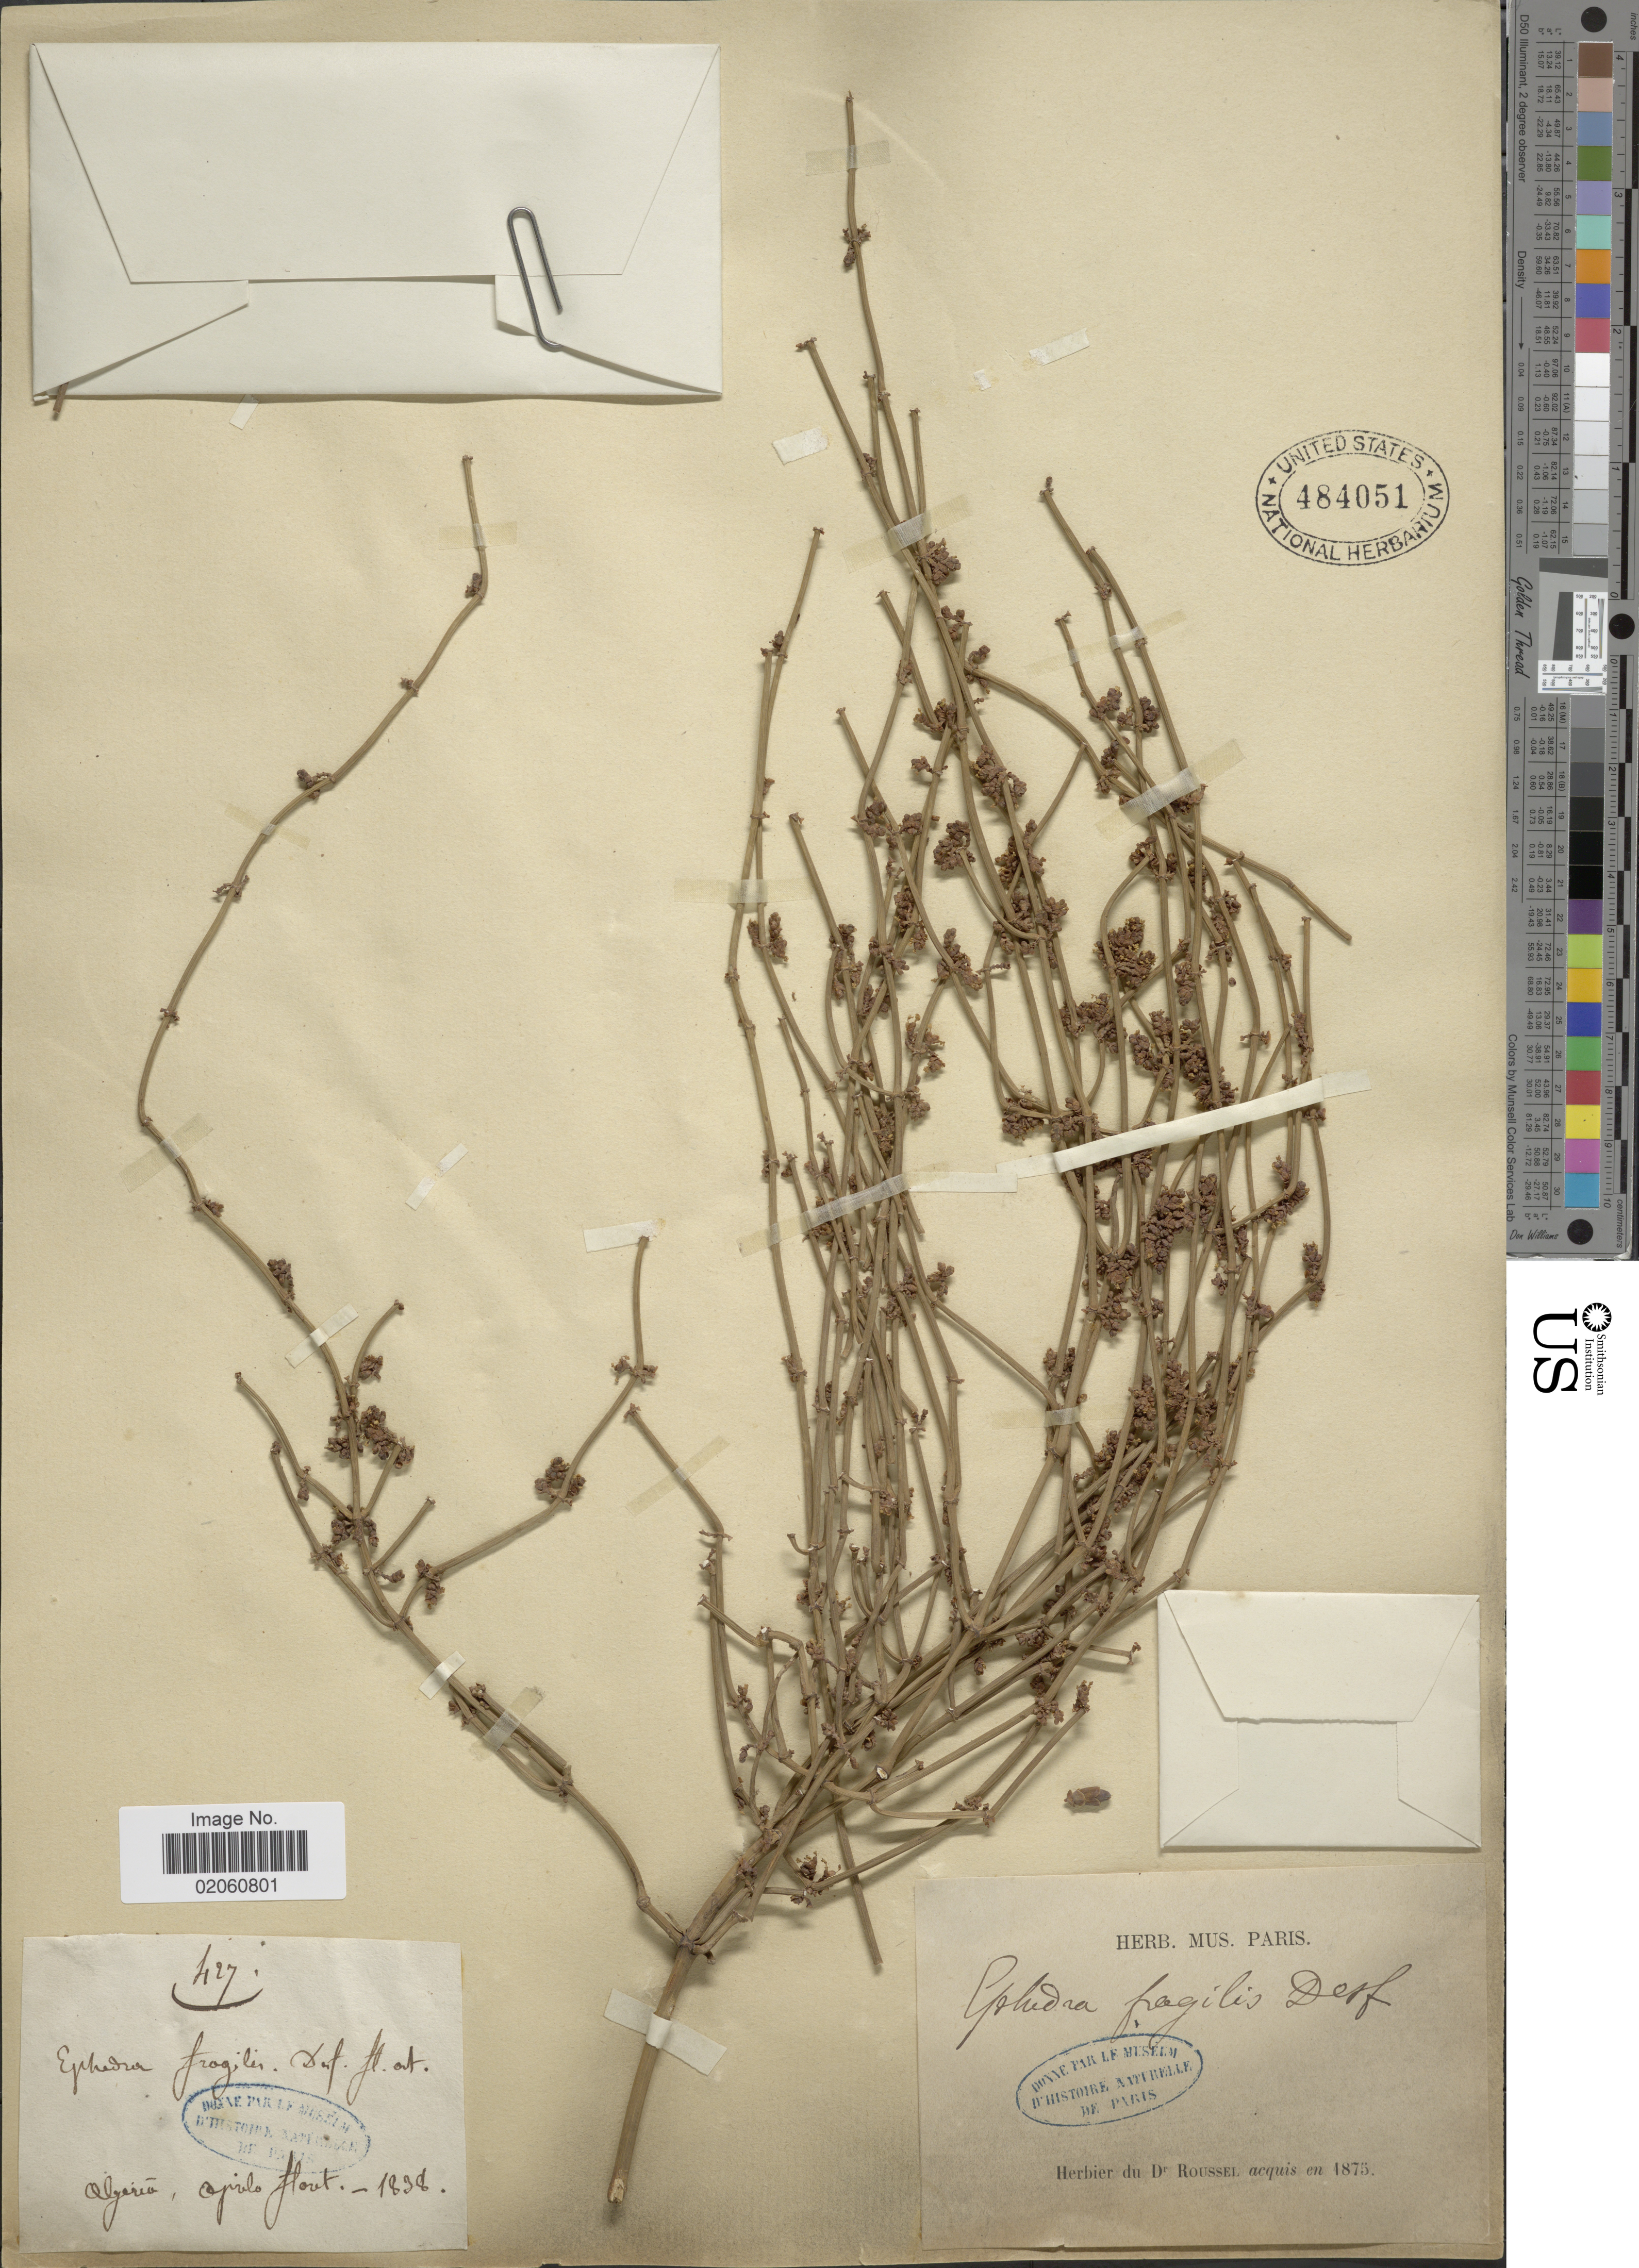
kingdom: Plantae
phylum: Tracheophyta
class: Gnetopsida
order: Ephedrales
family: Ephedraceae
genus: Ephedra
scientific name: Ephedra fragilis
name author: Desf.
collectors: ex herb. Roussel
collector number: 427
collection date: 1838-04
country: Algeria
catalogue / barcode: US 484051